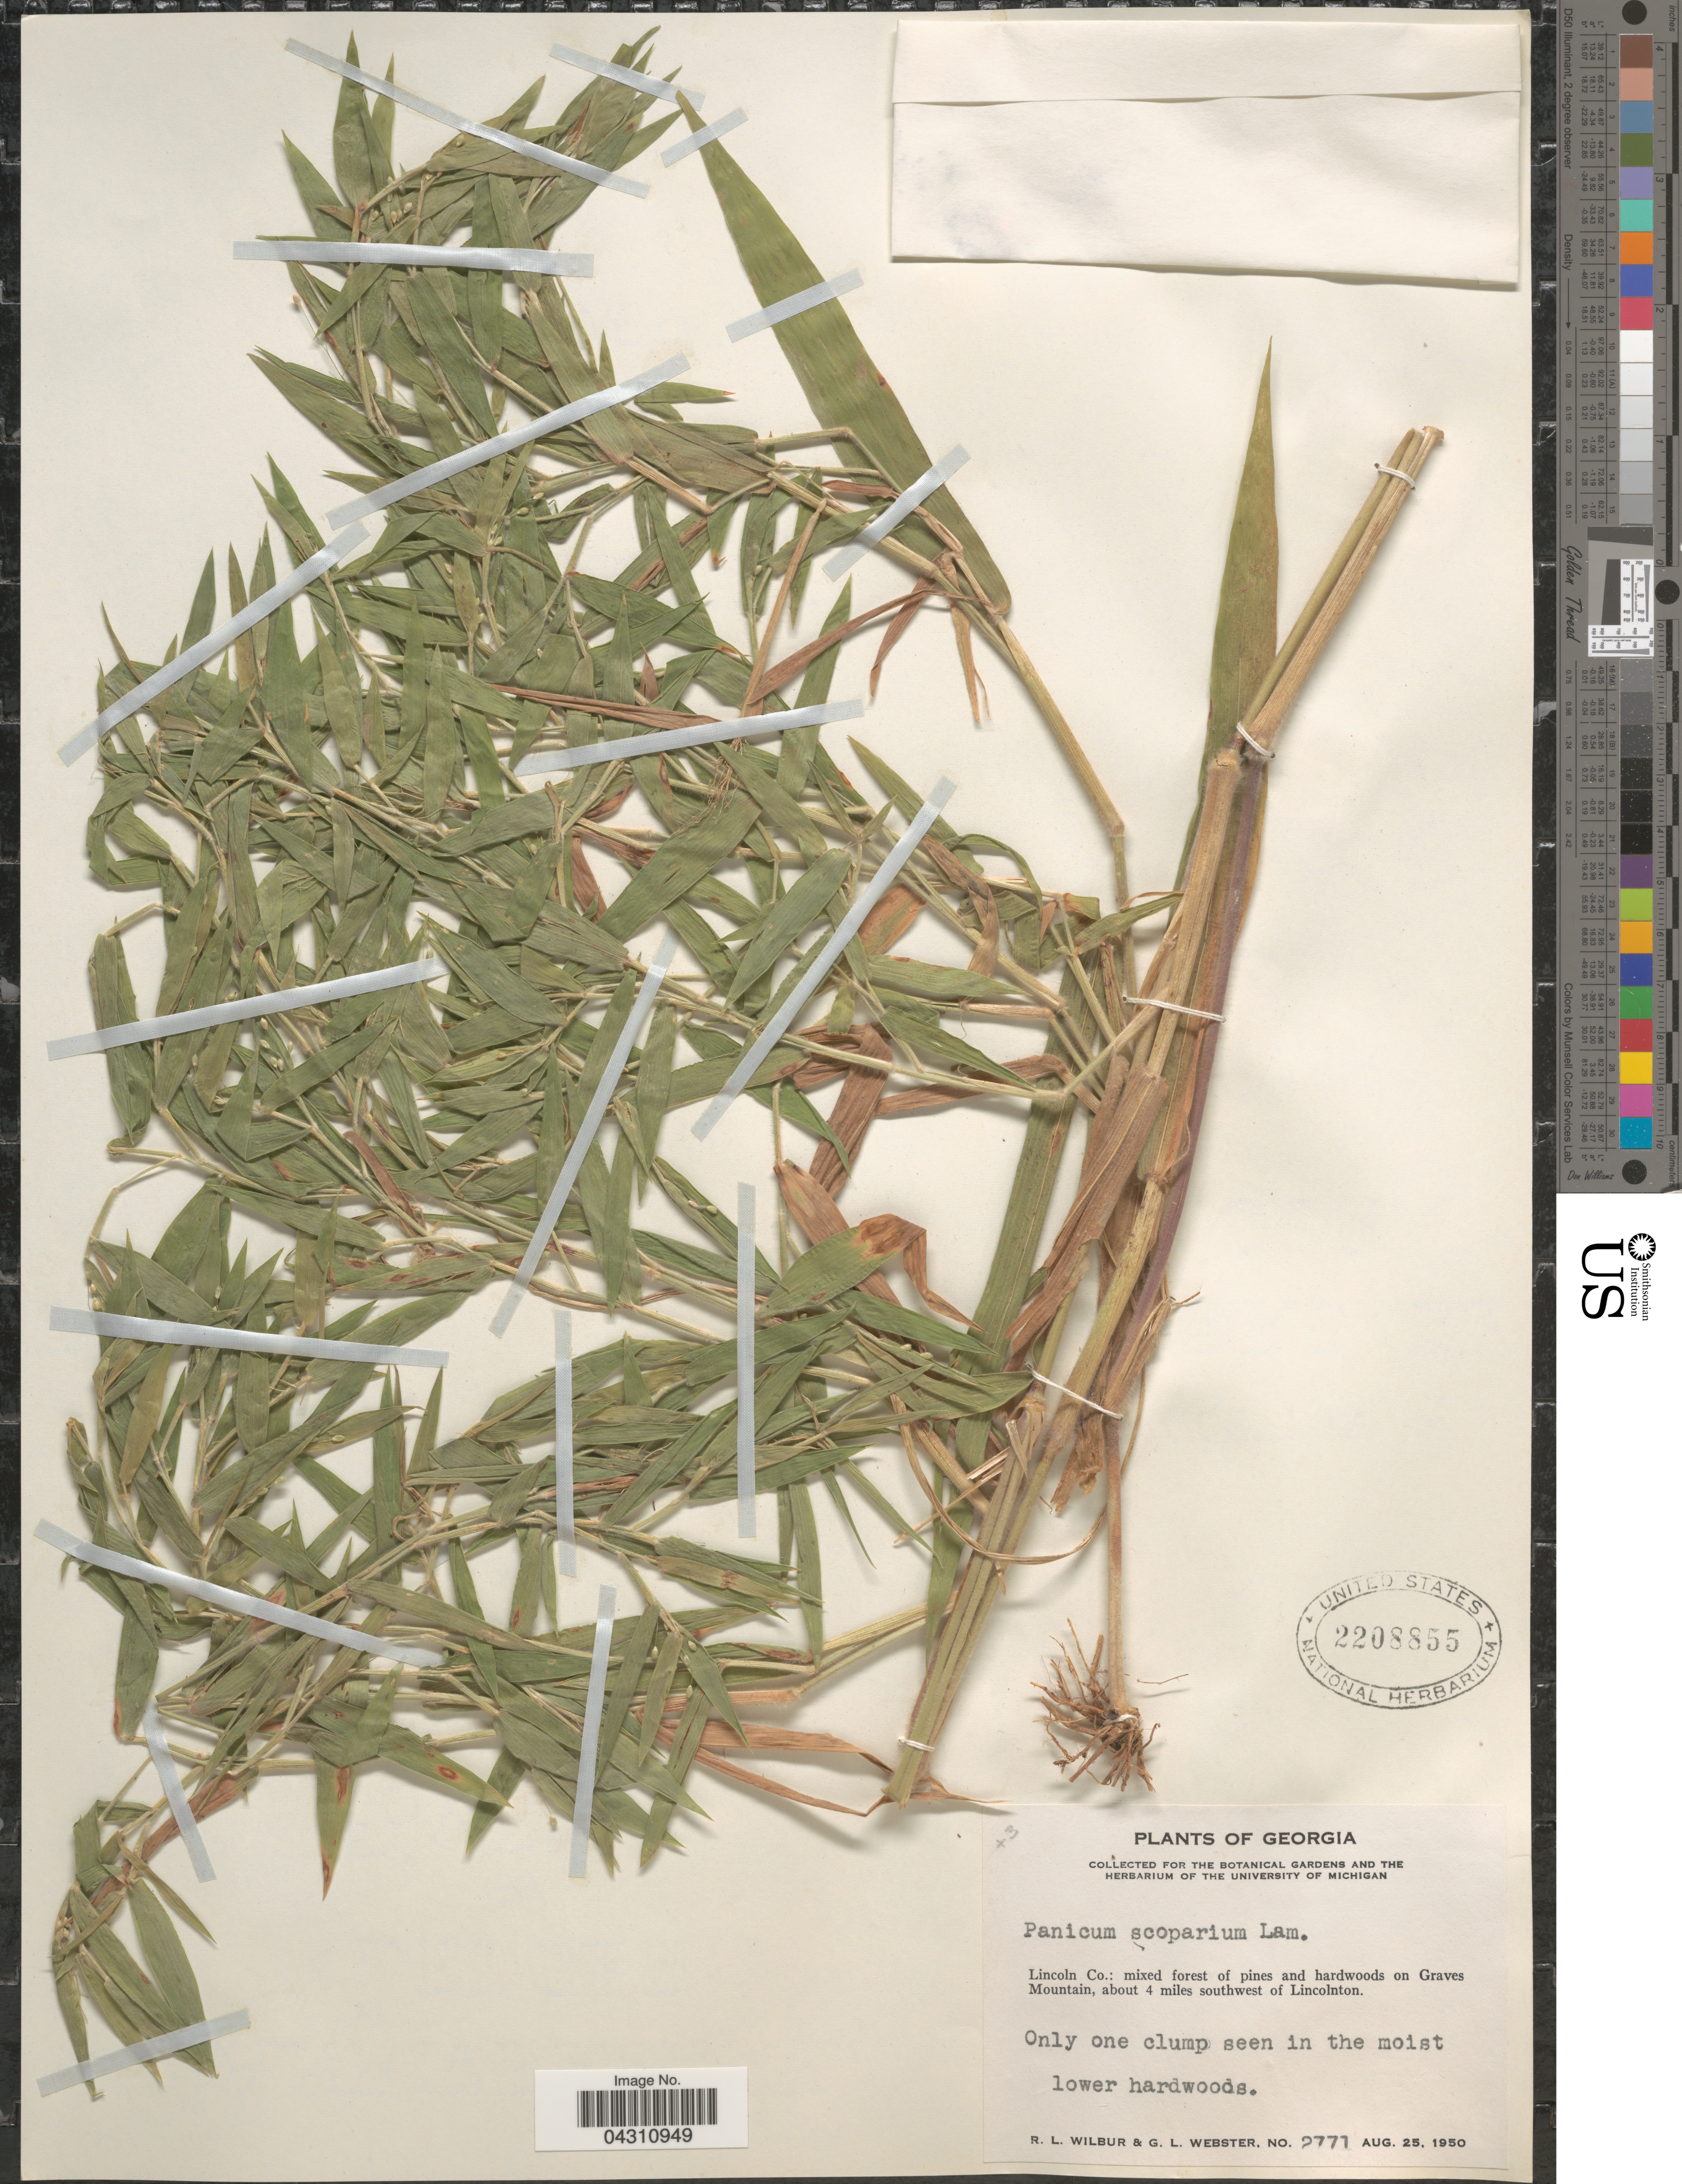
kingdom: Plantae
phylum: Tracheophyta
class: Liliopsida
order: Poales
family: Poaceae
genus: Dichanthelium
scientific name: Dichanthelium scoparium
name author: (Lam.) Gould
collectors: R. L. Wilbur & G. L. Webster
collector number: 2771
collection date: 1950-08-25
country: United States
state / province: Georgia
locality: Lincoln Co.: mixed forest of pines and hardwoods on Graves Mountain, about 4 miles southwest of Lincolnton.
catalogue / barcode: US 2208855